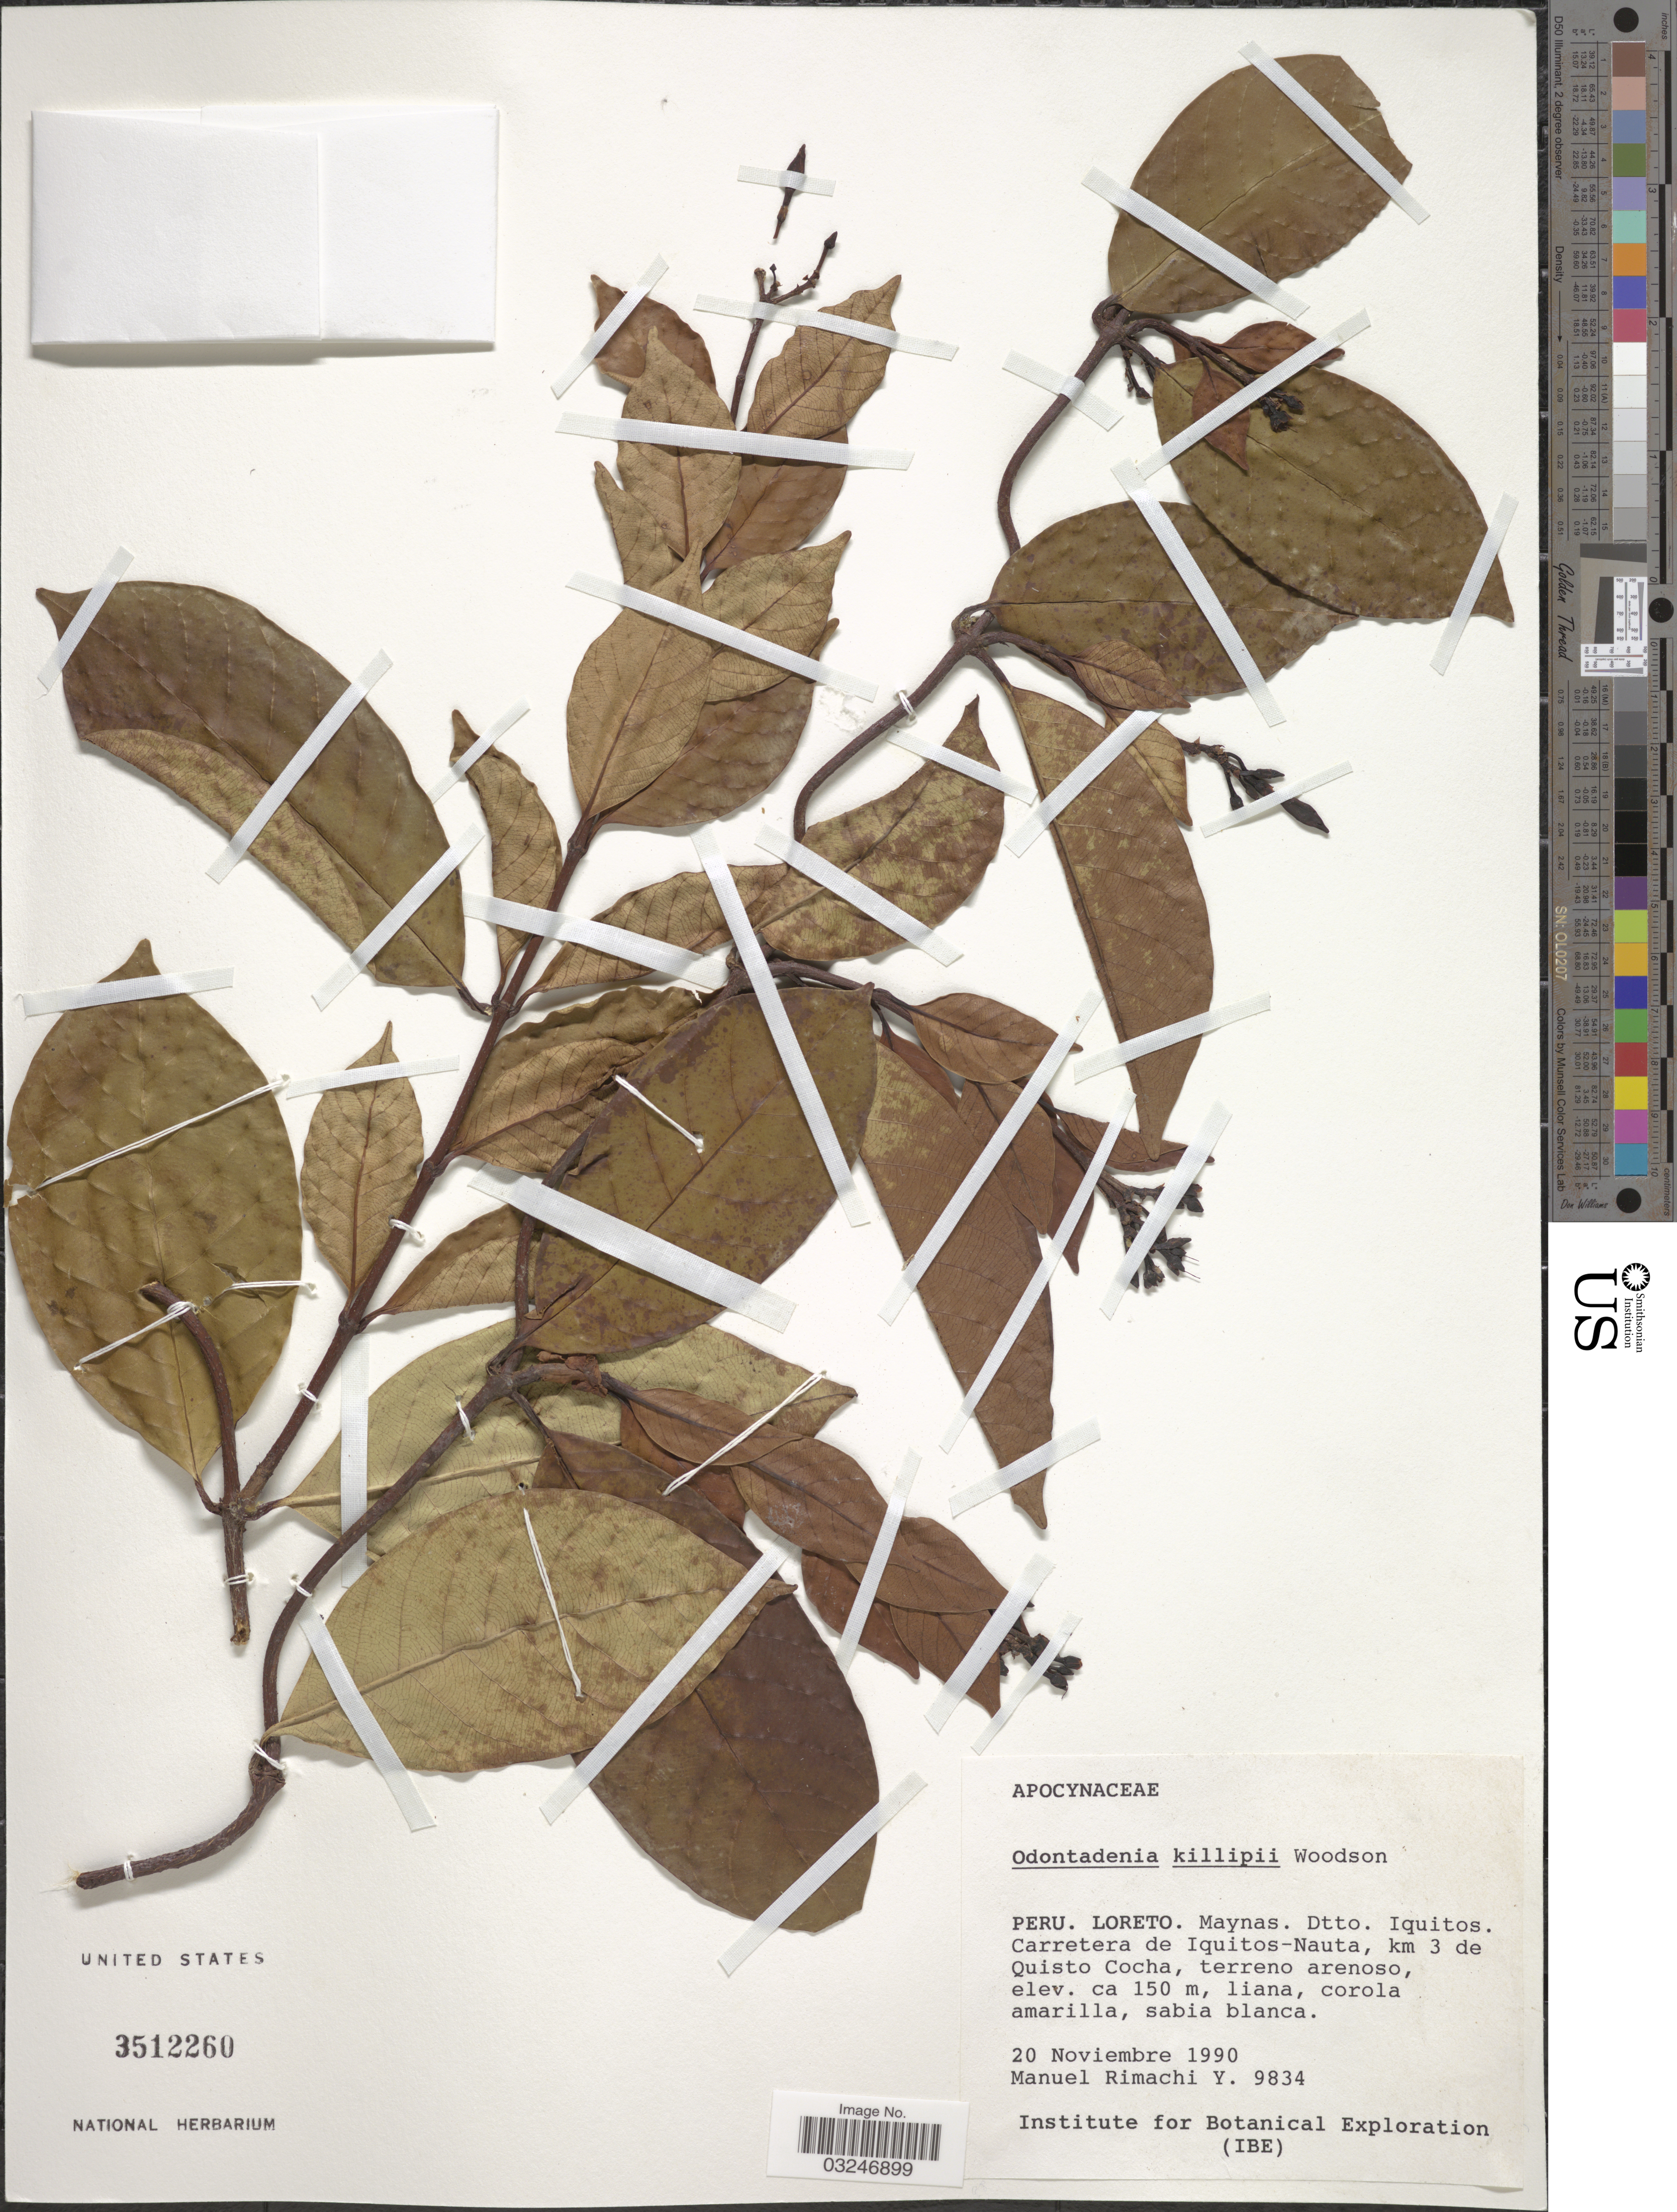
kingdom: Plantae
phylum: Tracheophyta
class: Magnoliopsida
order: Gentianales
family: Apocynaceae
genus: Odontadenia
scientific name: Odontadenia killipii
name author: Woodson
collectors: M. Rimachi Y.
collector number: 9834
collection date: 1990-11-20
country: Peru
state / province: Loreto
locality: Maynas. Dtto. Iquitos. Carretera de Iquitos-Nauta, km 3 de Quisto Cocha.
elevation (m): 150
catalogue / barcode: US 3512260